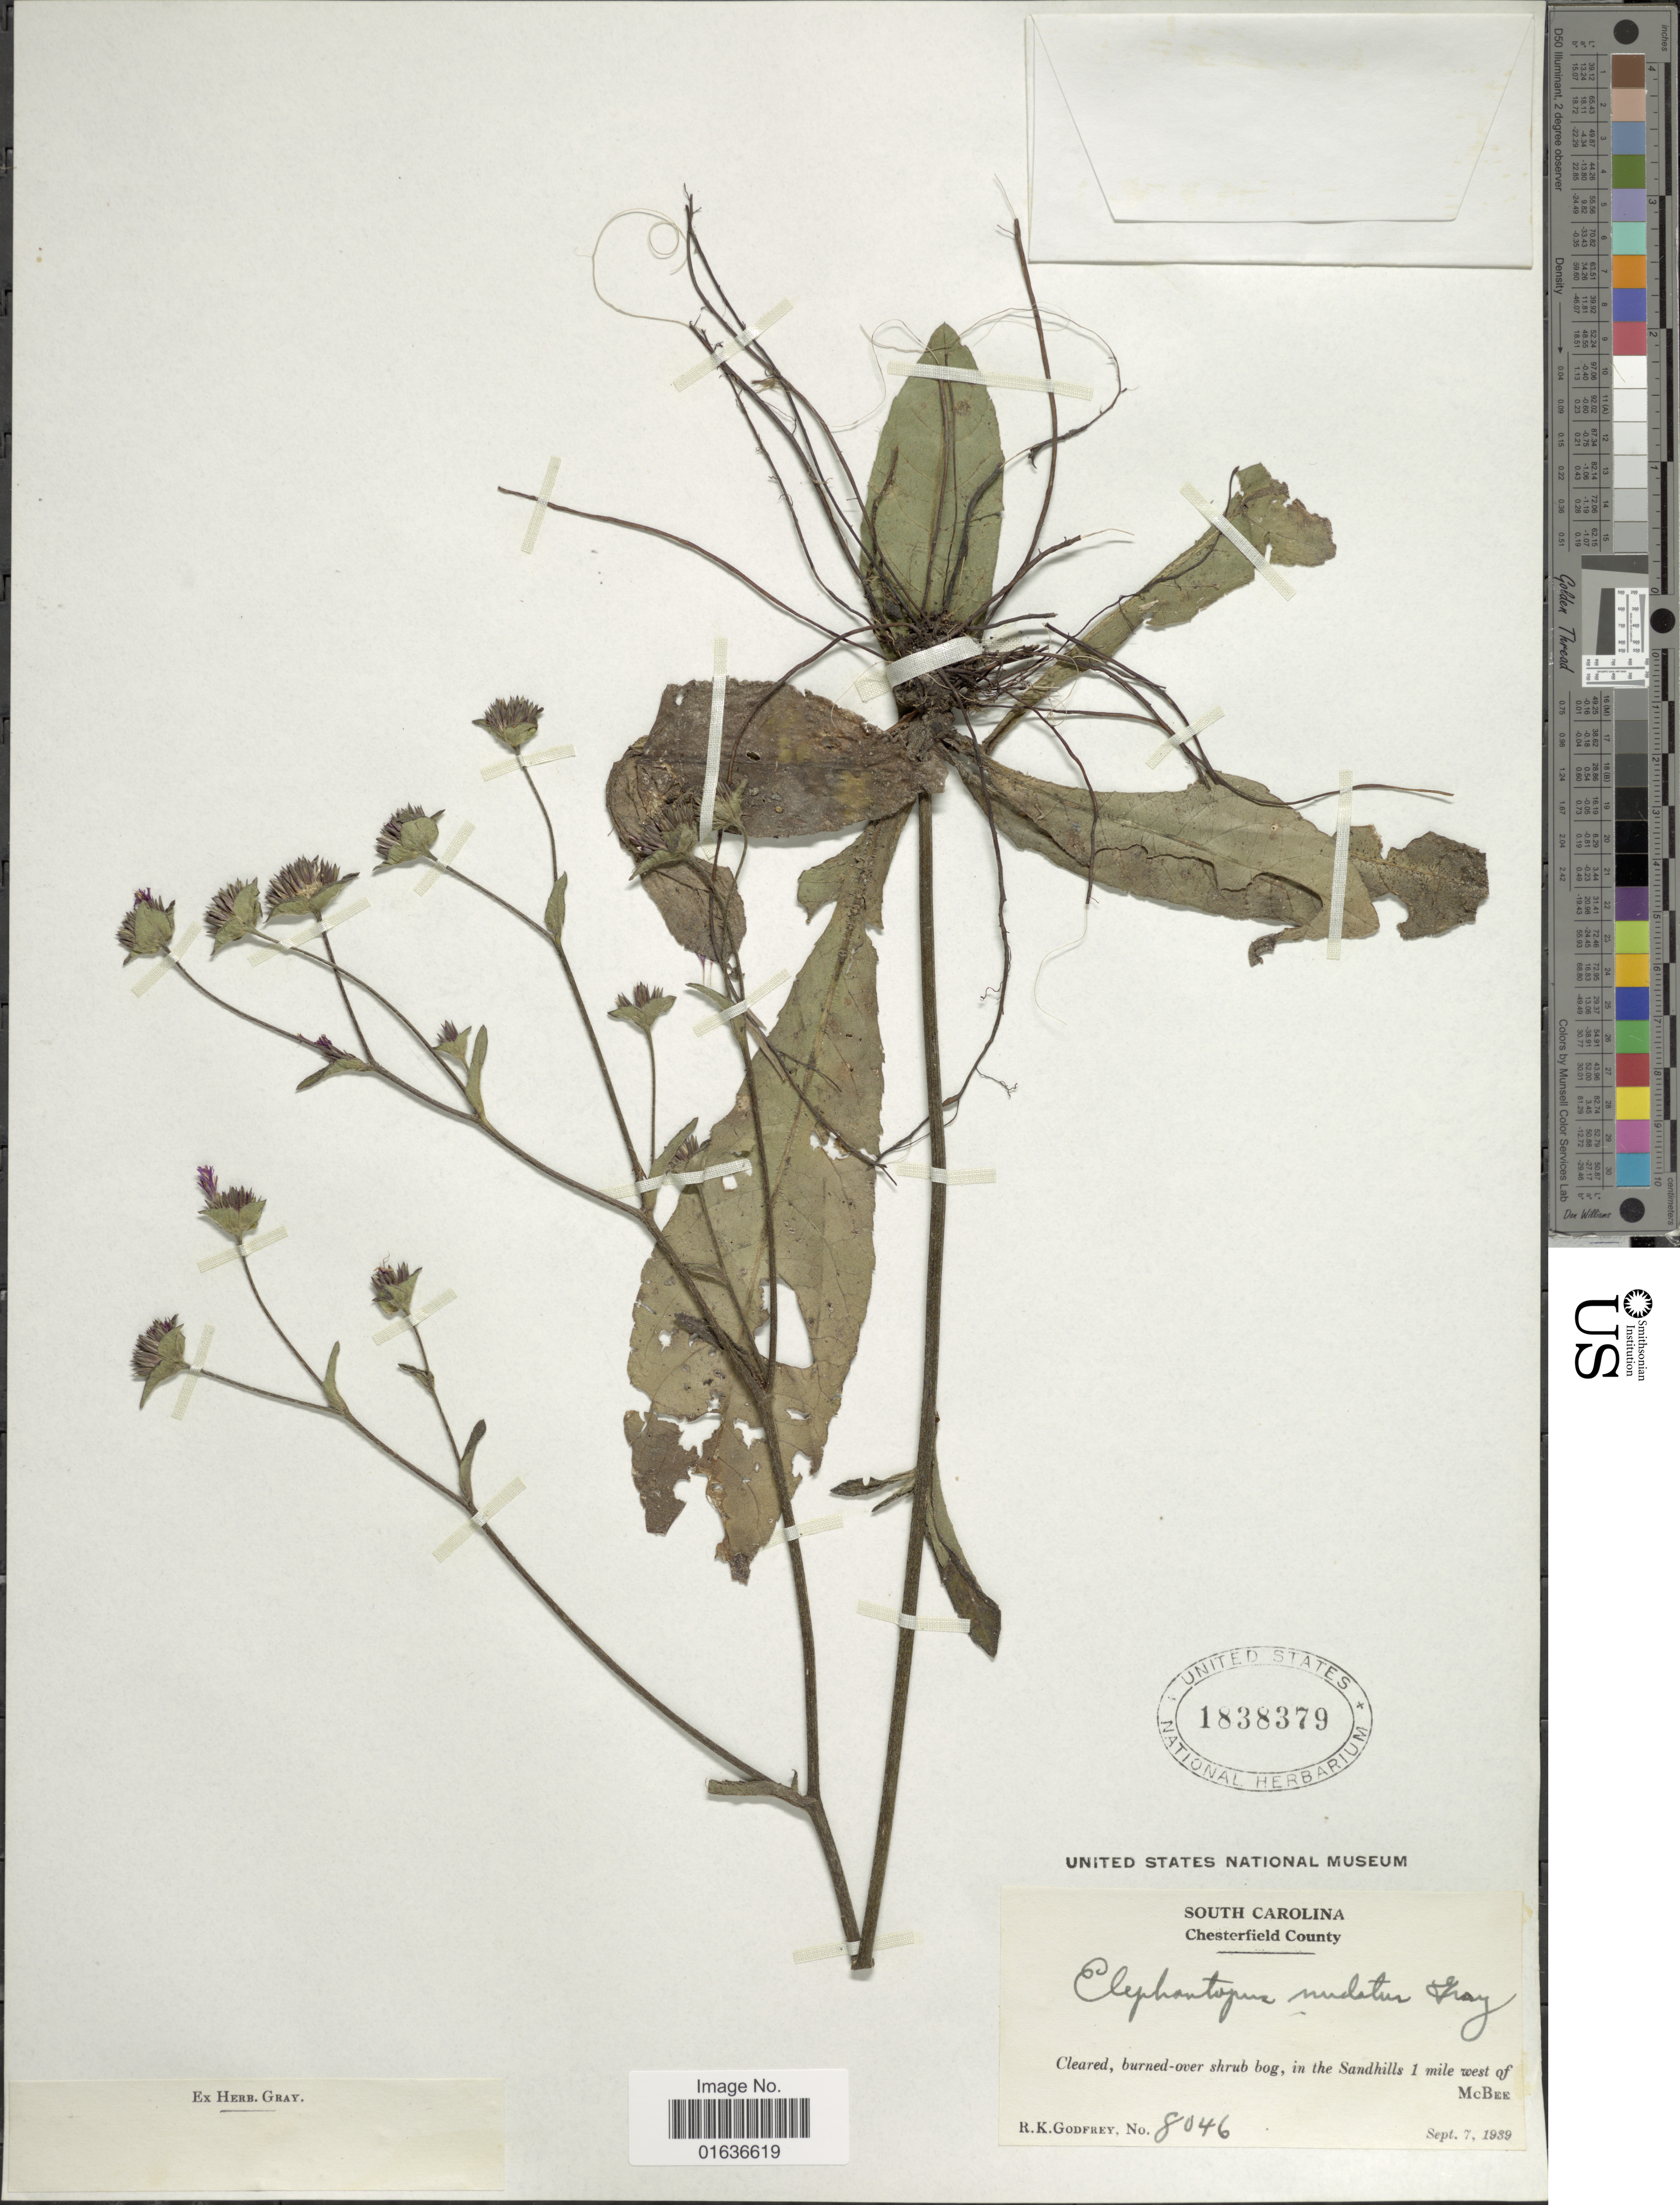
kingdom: Plantae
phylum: Tracheophyta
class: Magnoliopsida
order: Asterales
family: Asteraceae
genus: Elephantopus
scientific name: Elephantopus nudatus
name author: A. Gray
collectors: R. K. Godfrey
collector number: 8046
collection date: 1939-09-07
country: United States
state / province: South Carolina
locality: Chesterfield County, Cleared, burned-over shrub long, in the Sandhills 1 mile west of McBee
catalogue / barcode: US 1838379